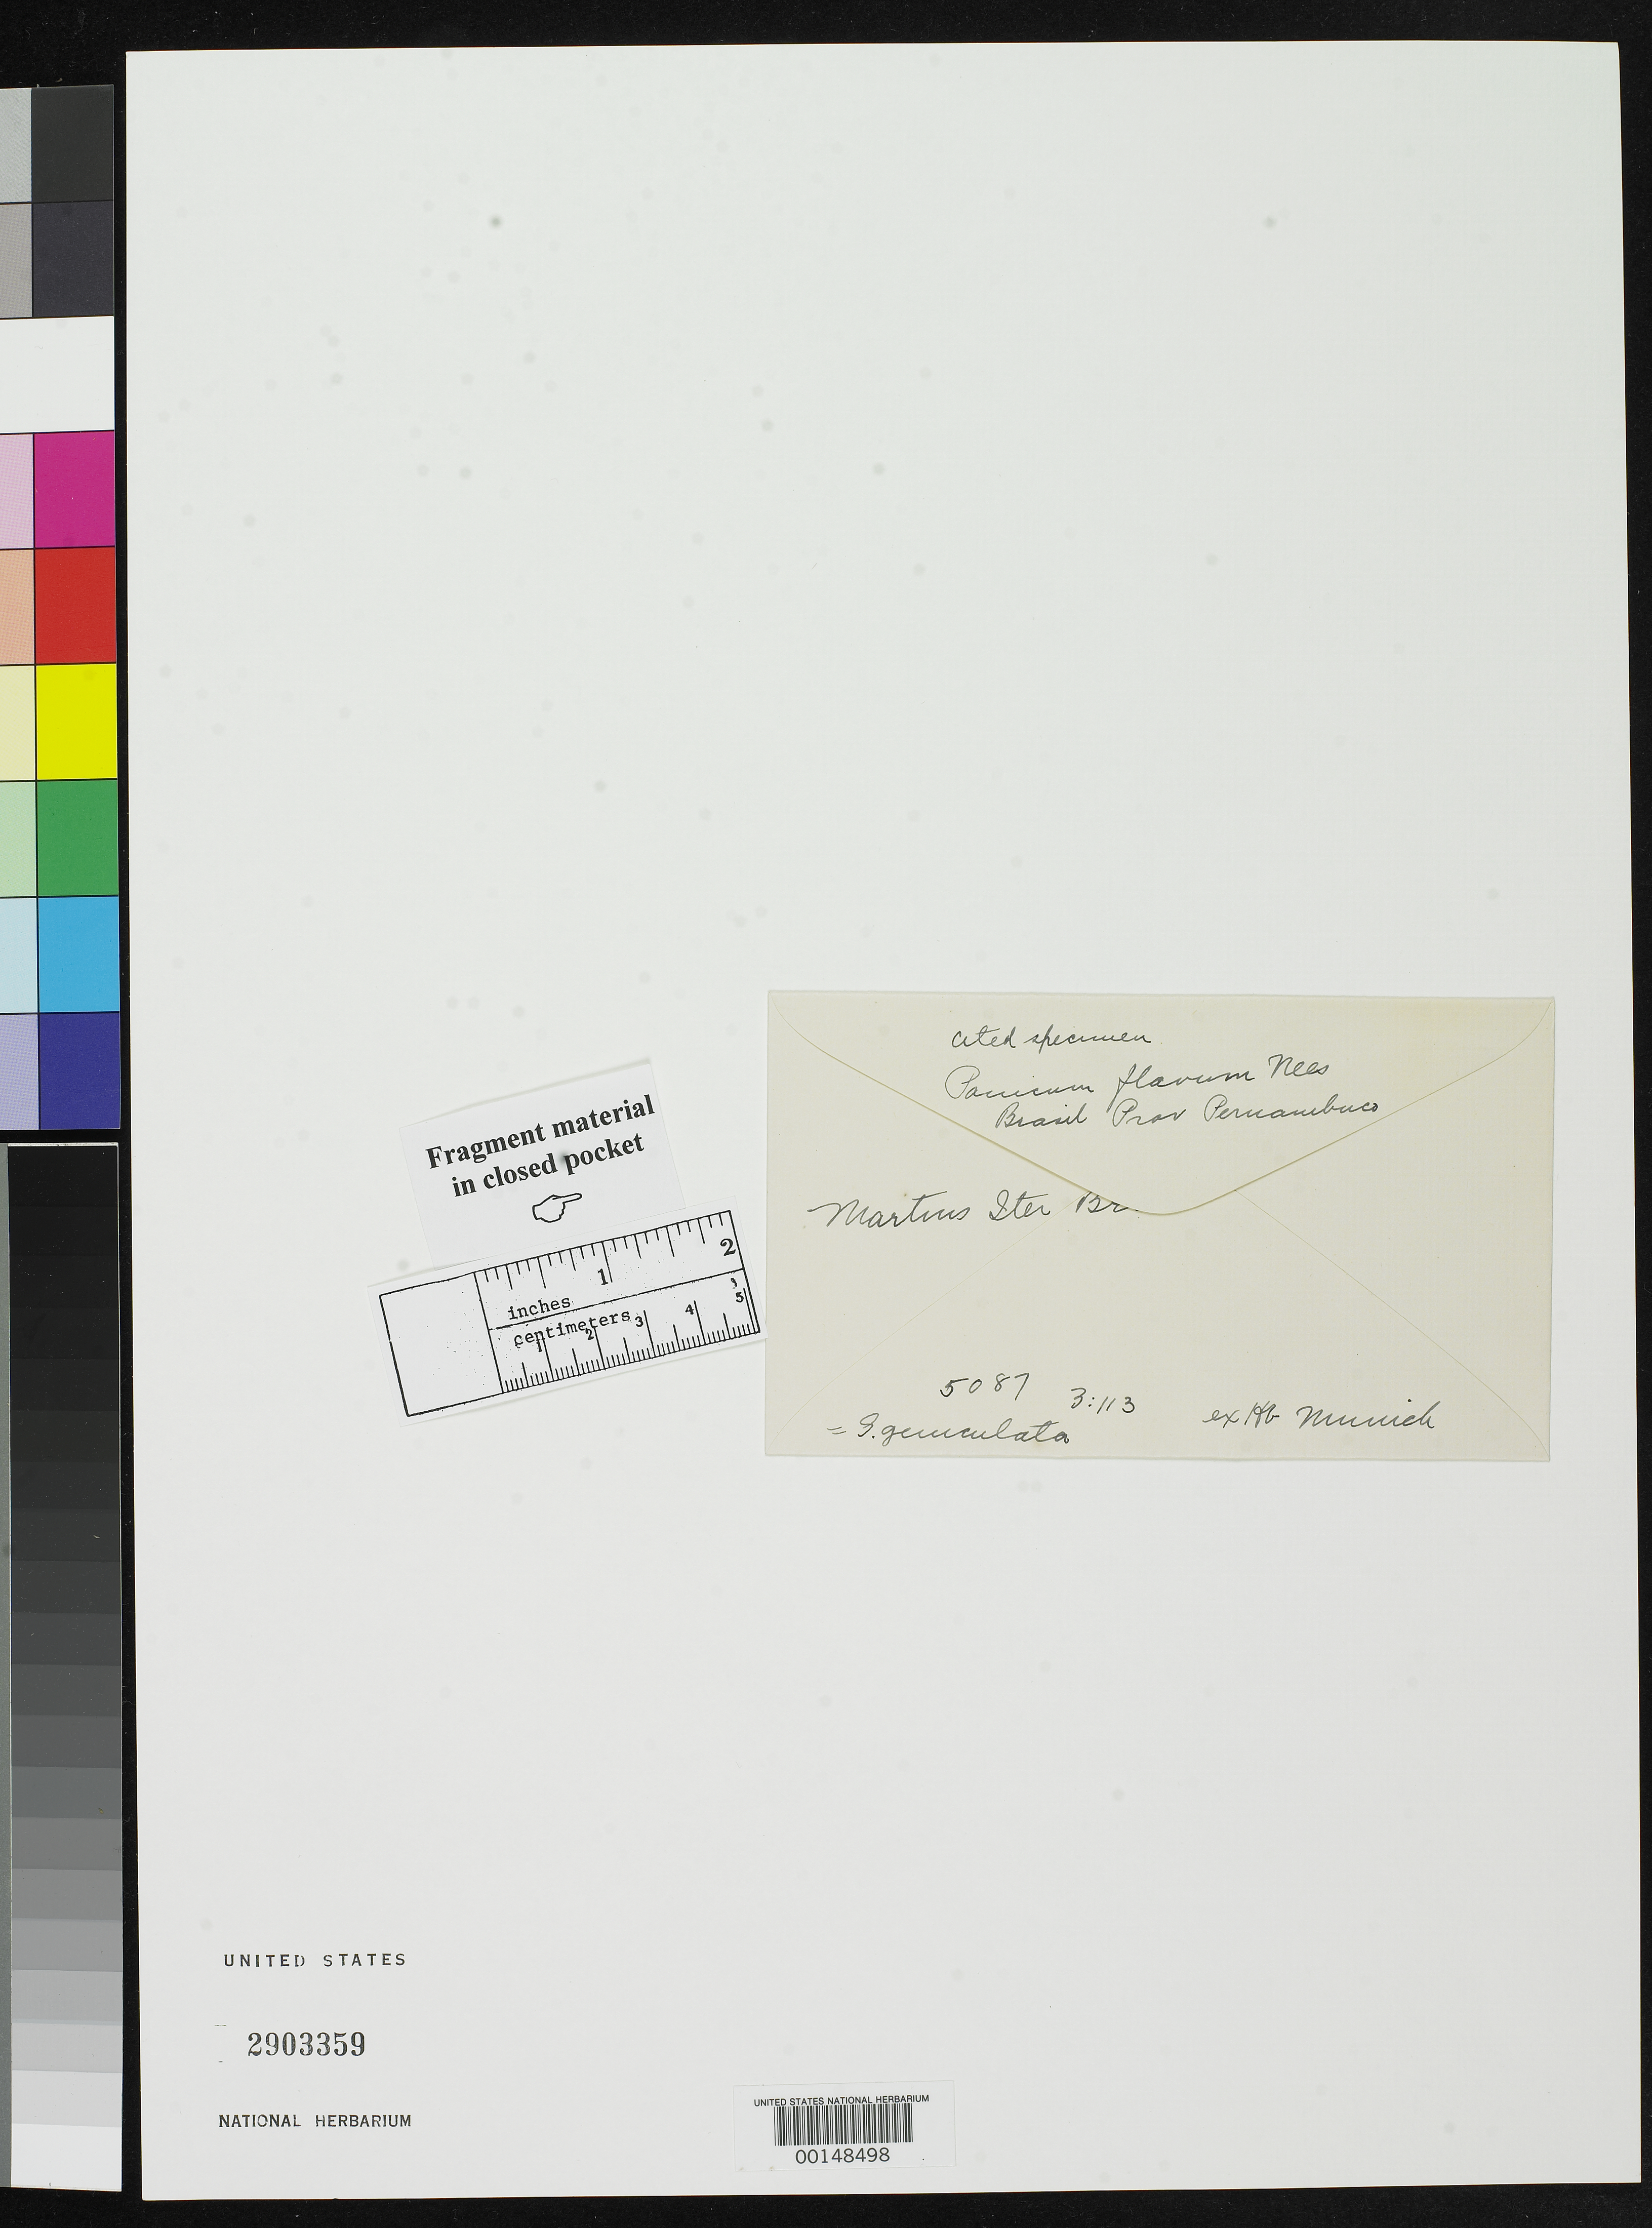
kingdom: Plantae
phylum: Tracheophyta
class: Liliopsida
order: Poales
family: Poaceae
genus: Panicum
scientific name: Panicum flavum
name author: Nees in Mart.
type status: Type Fragment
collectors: C. F. Martius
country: Brazil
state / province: Bahia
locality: North of Esplanda city on road to Jaquera.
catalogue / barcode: US 2903359